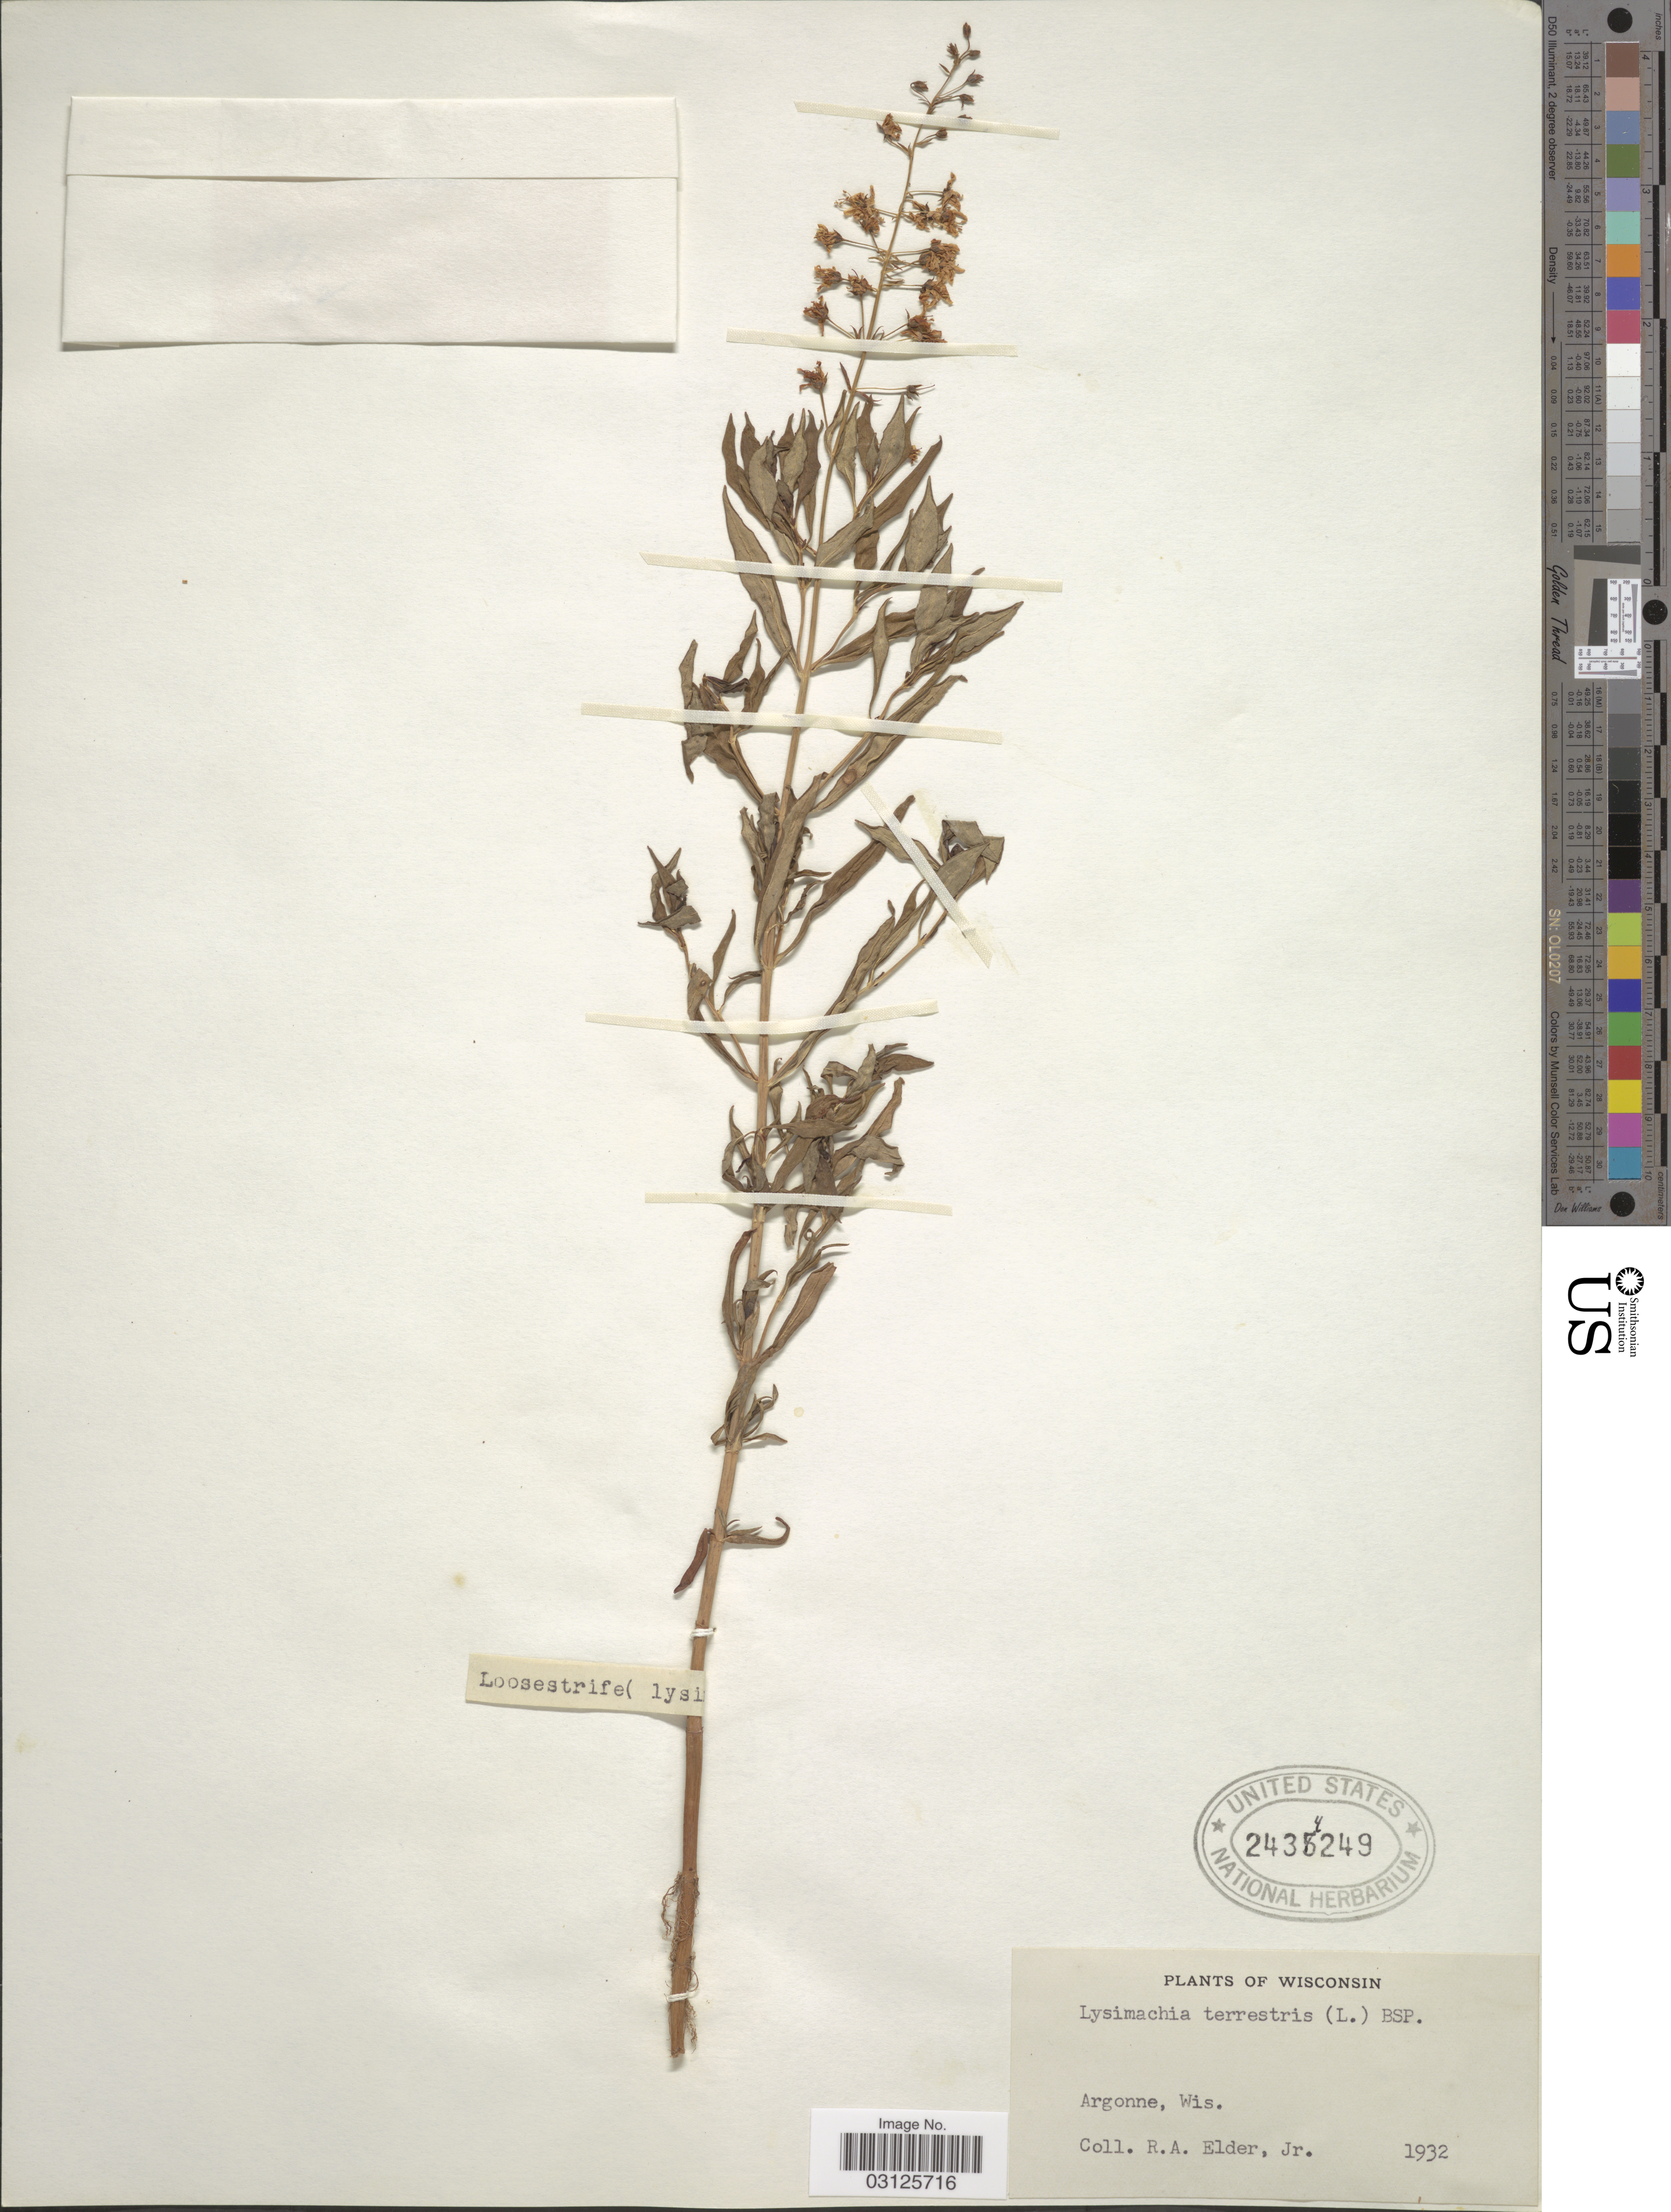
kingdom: Plantae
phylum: Tracheophyta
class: Magnoliopsida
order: Ericales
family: Primulaceae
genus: Lysimachia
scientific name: Lysimachia terrestris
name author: (L.) Britton, Stearns & Poggenb.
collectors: R. Elder Jr.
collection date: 1932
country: United States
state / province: Wisconsin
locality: Argonne.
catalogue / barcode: US 2434249